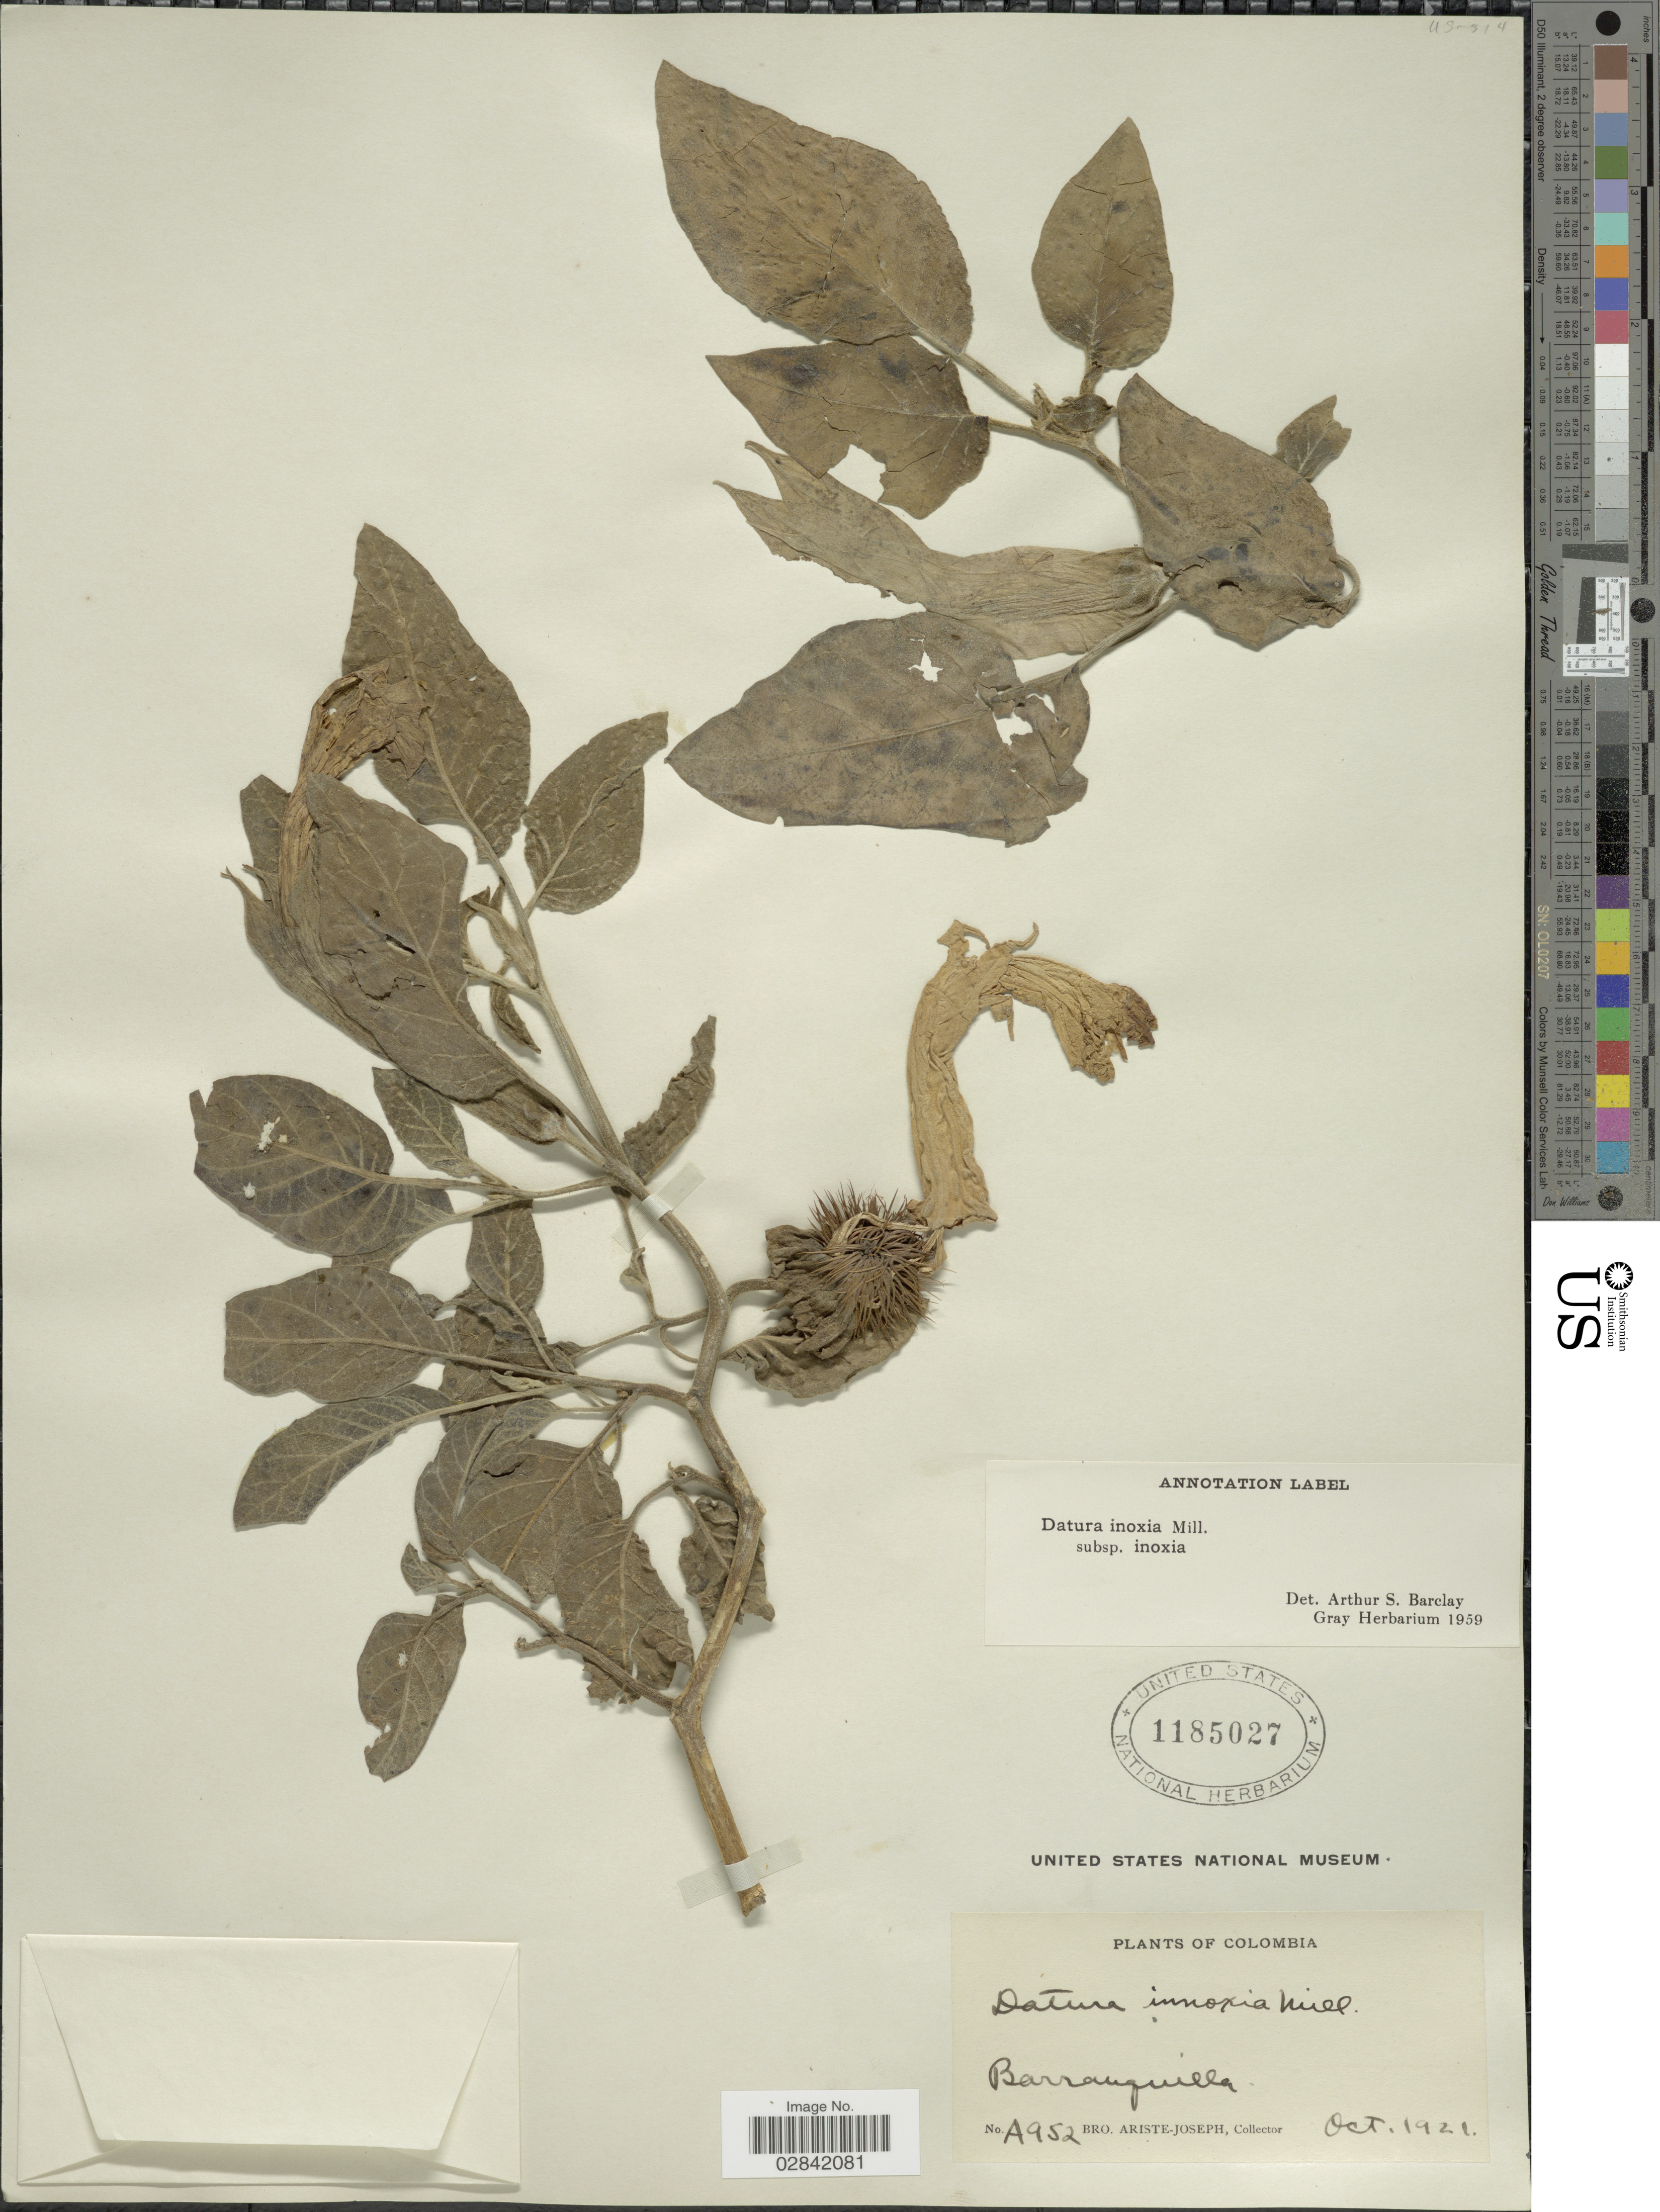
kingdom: Plantae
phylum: Tracheophyta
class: Magnoliopsida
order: Solanales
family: Solanaceae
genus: Datura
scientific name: Datura innoxia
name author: Mill.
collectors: Bro. Ariste-Joseph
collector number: A952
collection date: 1921-10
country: Colombia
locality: Barranquilla.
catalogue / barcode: US 1185027